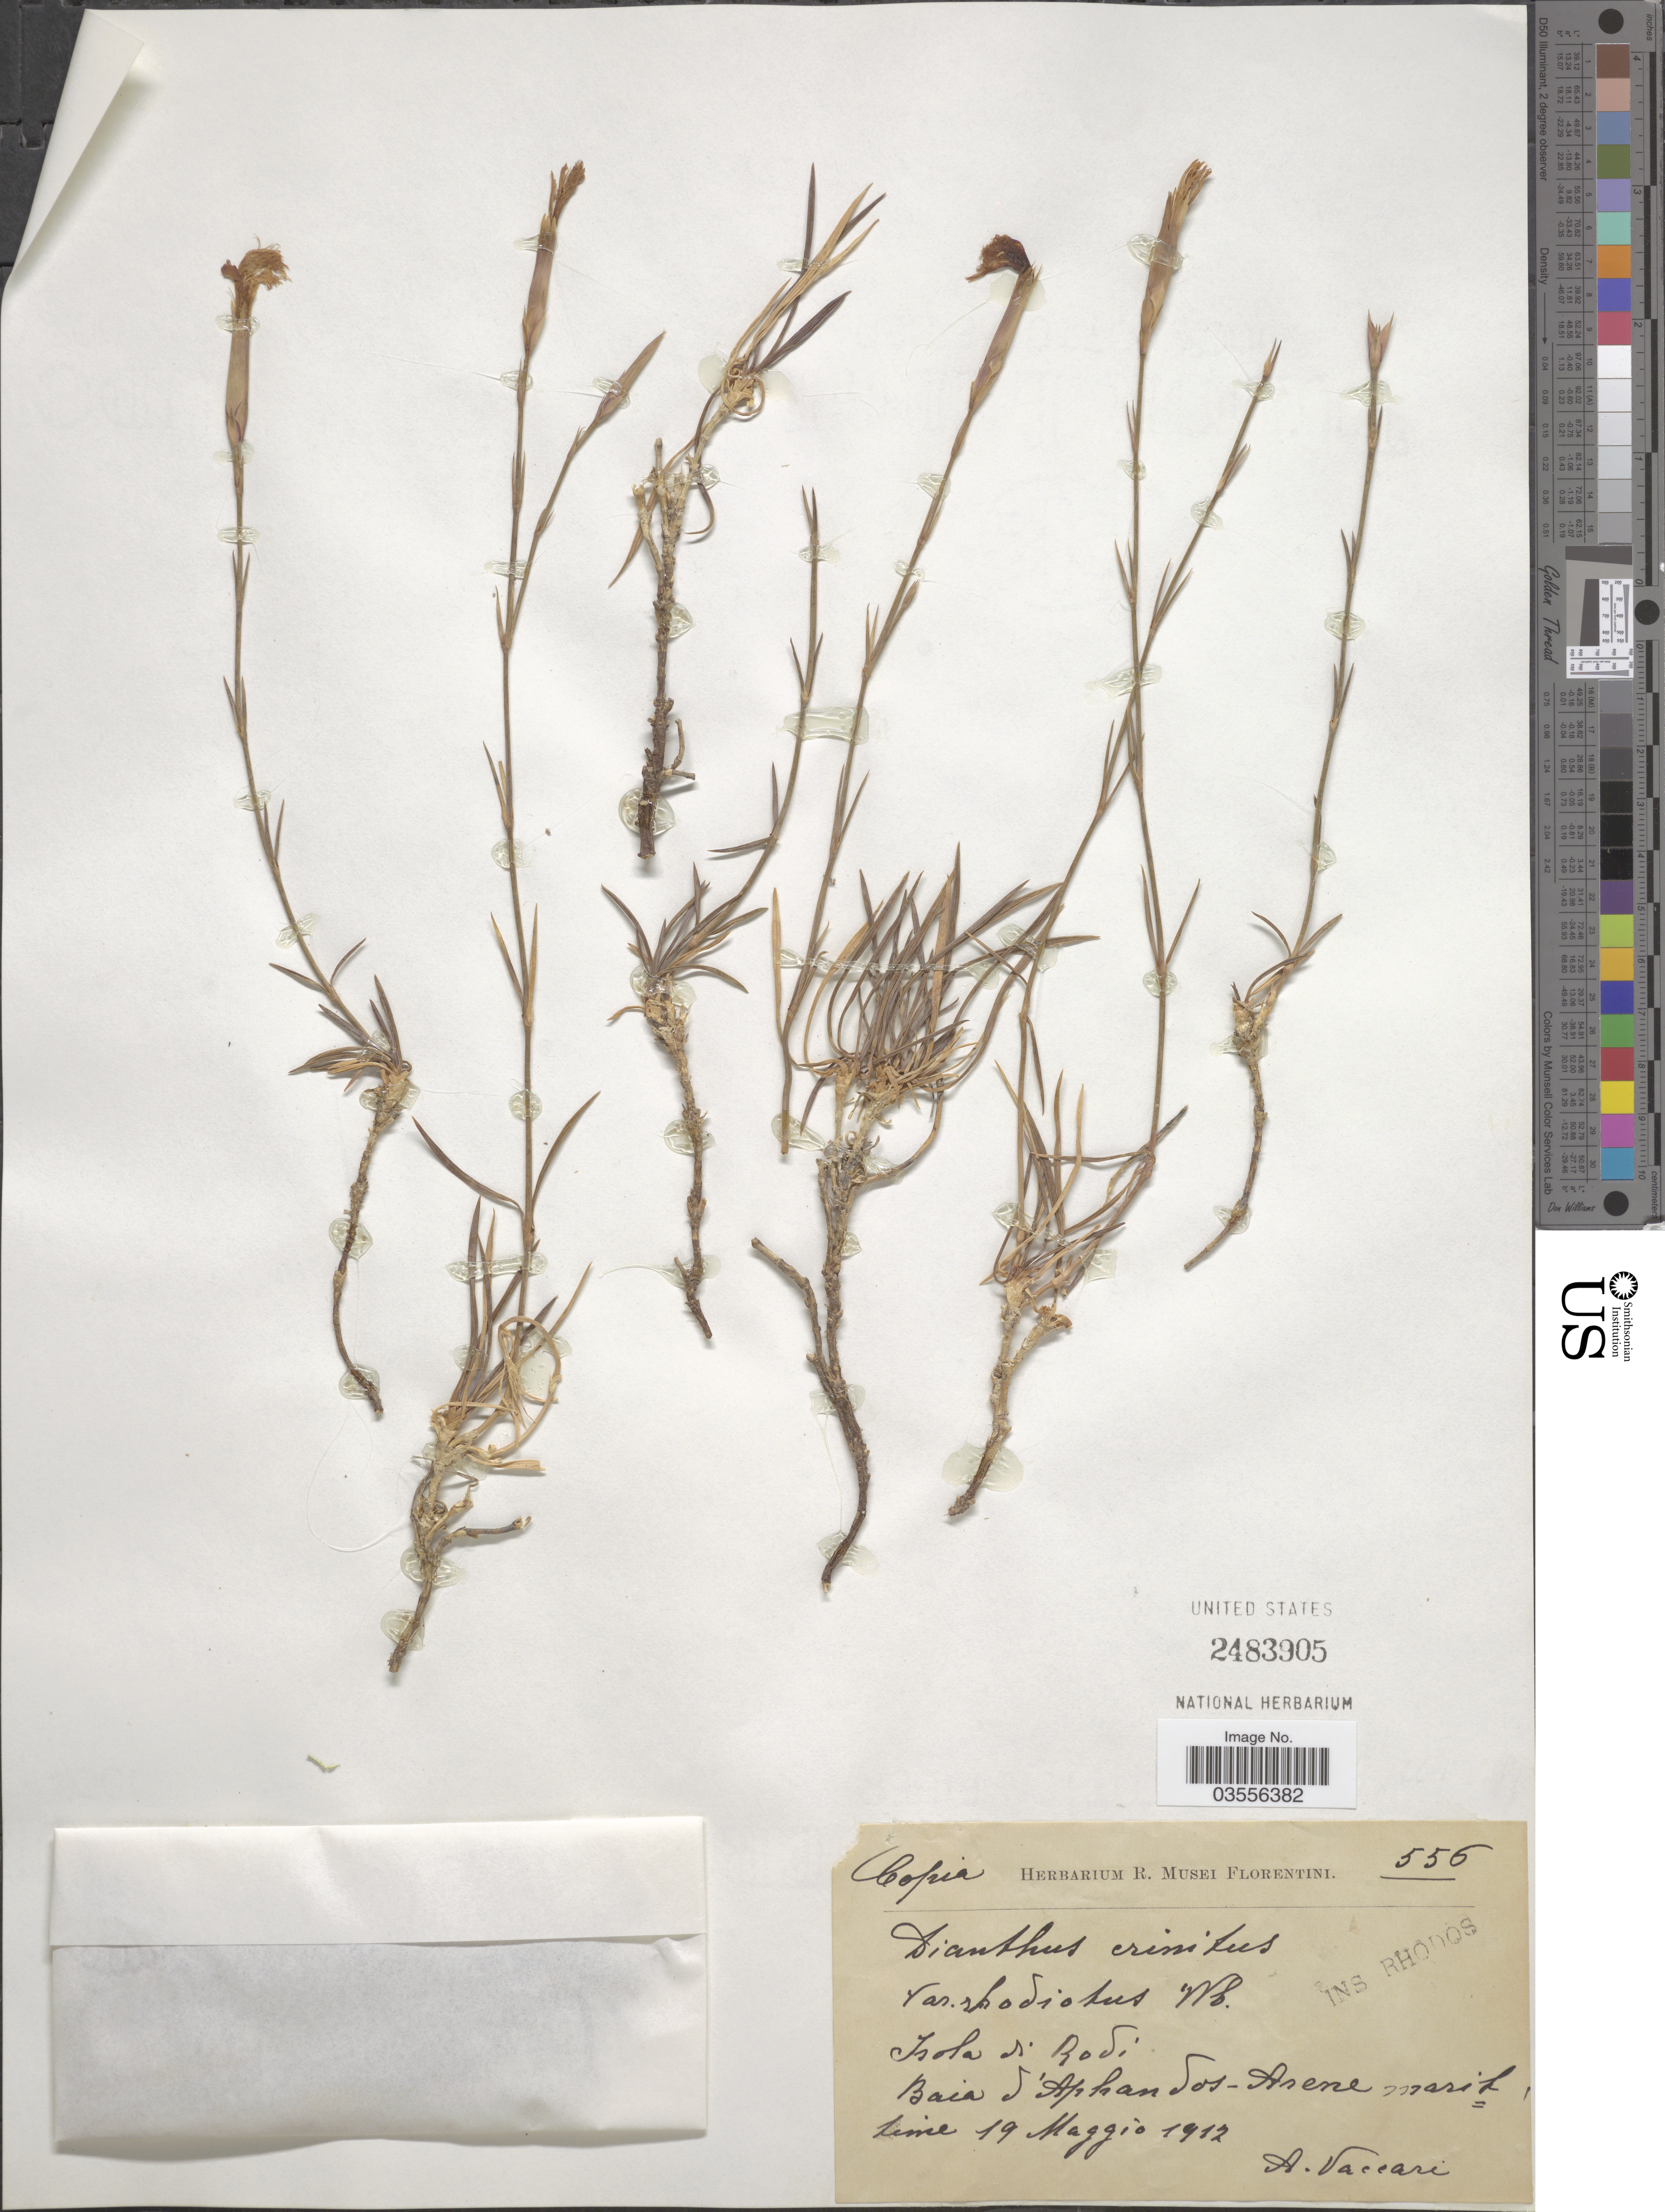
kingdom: Plantae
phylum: Tracheophyta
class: Magnoliopsida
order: Caryophyllales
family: Caryophyllaceae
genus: Dianthus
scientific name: Dianthus crinitus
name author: Sm.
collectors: A. Vaccari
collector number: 556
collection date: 1912-05-19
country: Greece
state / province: South Aegean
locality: Ins Rhodos. Isola di Rodi. Baia d'Aphandos-Arene marit.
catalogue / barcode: US 2483905